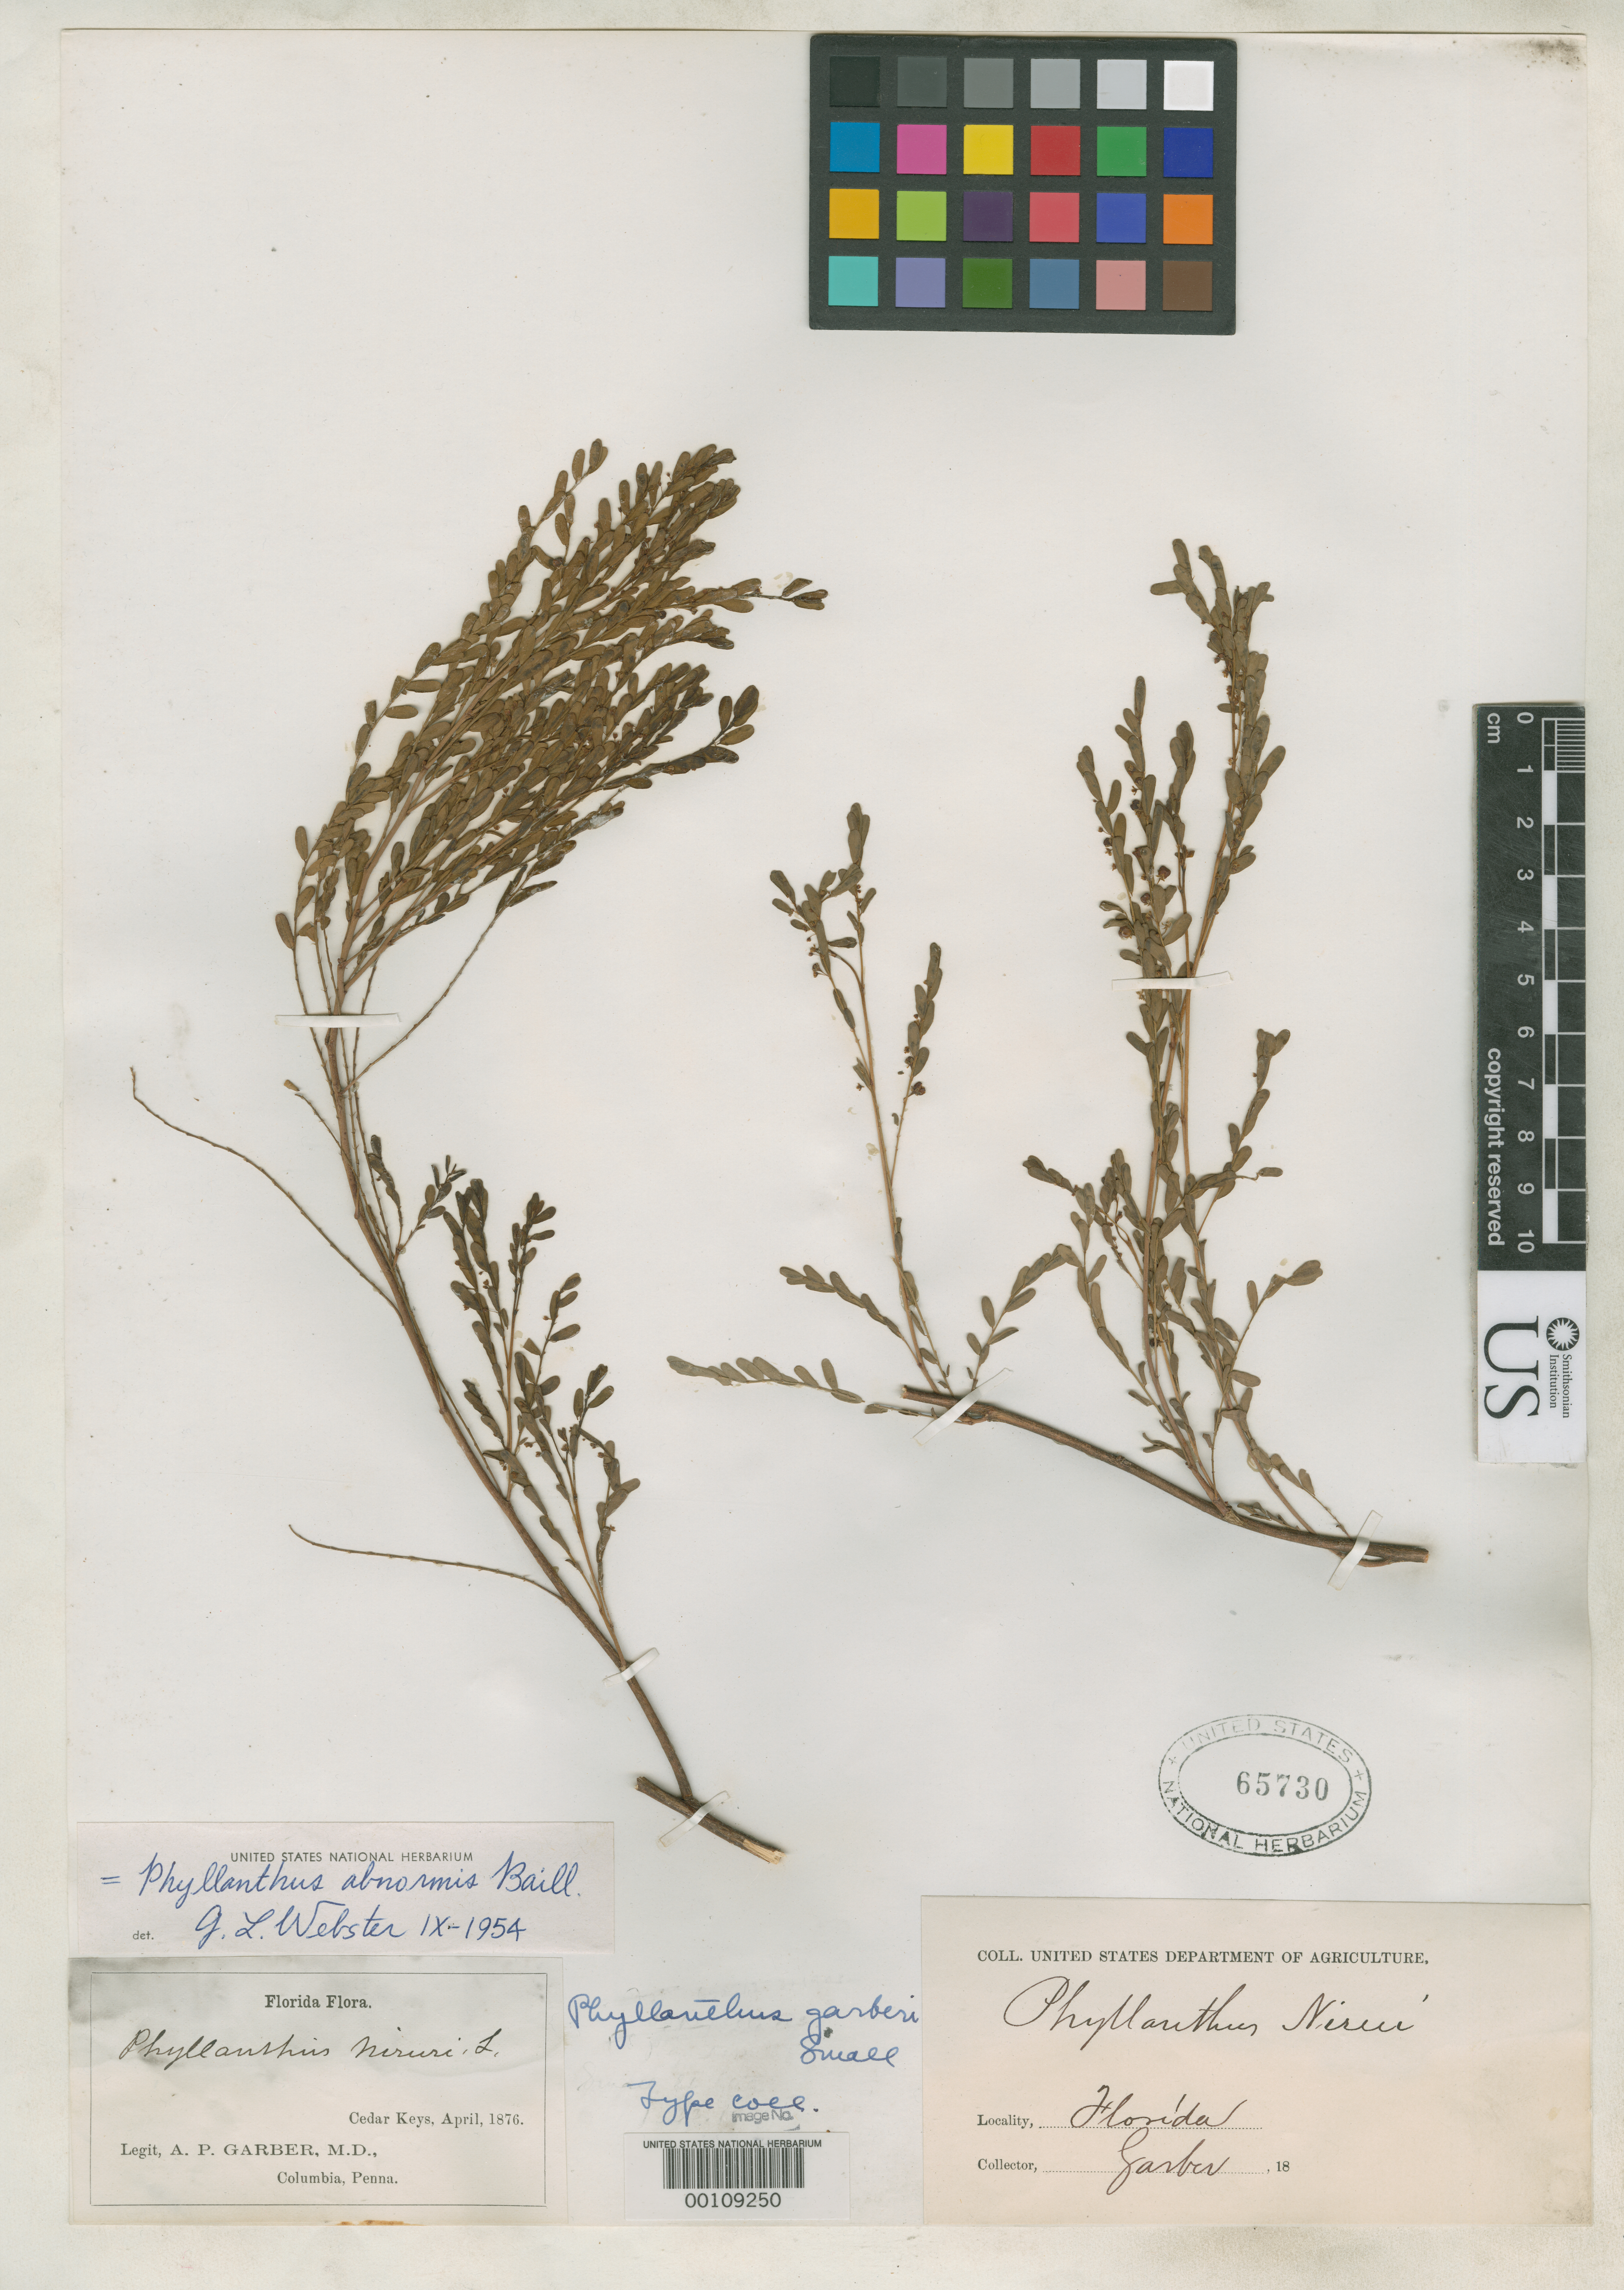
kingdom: Plantae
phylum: Tracheophyta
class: Magnoliopsida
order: Malpighiales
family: Phyllanthaceae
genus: Phyllanthus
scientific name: Phyllanthus garberi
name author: Small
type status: Isotype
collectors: A. P. Garber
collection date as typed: Apr 1876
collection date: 1876-04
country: United States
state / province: Florida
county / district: Levy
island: Cedar Key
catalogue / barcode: US 65730